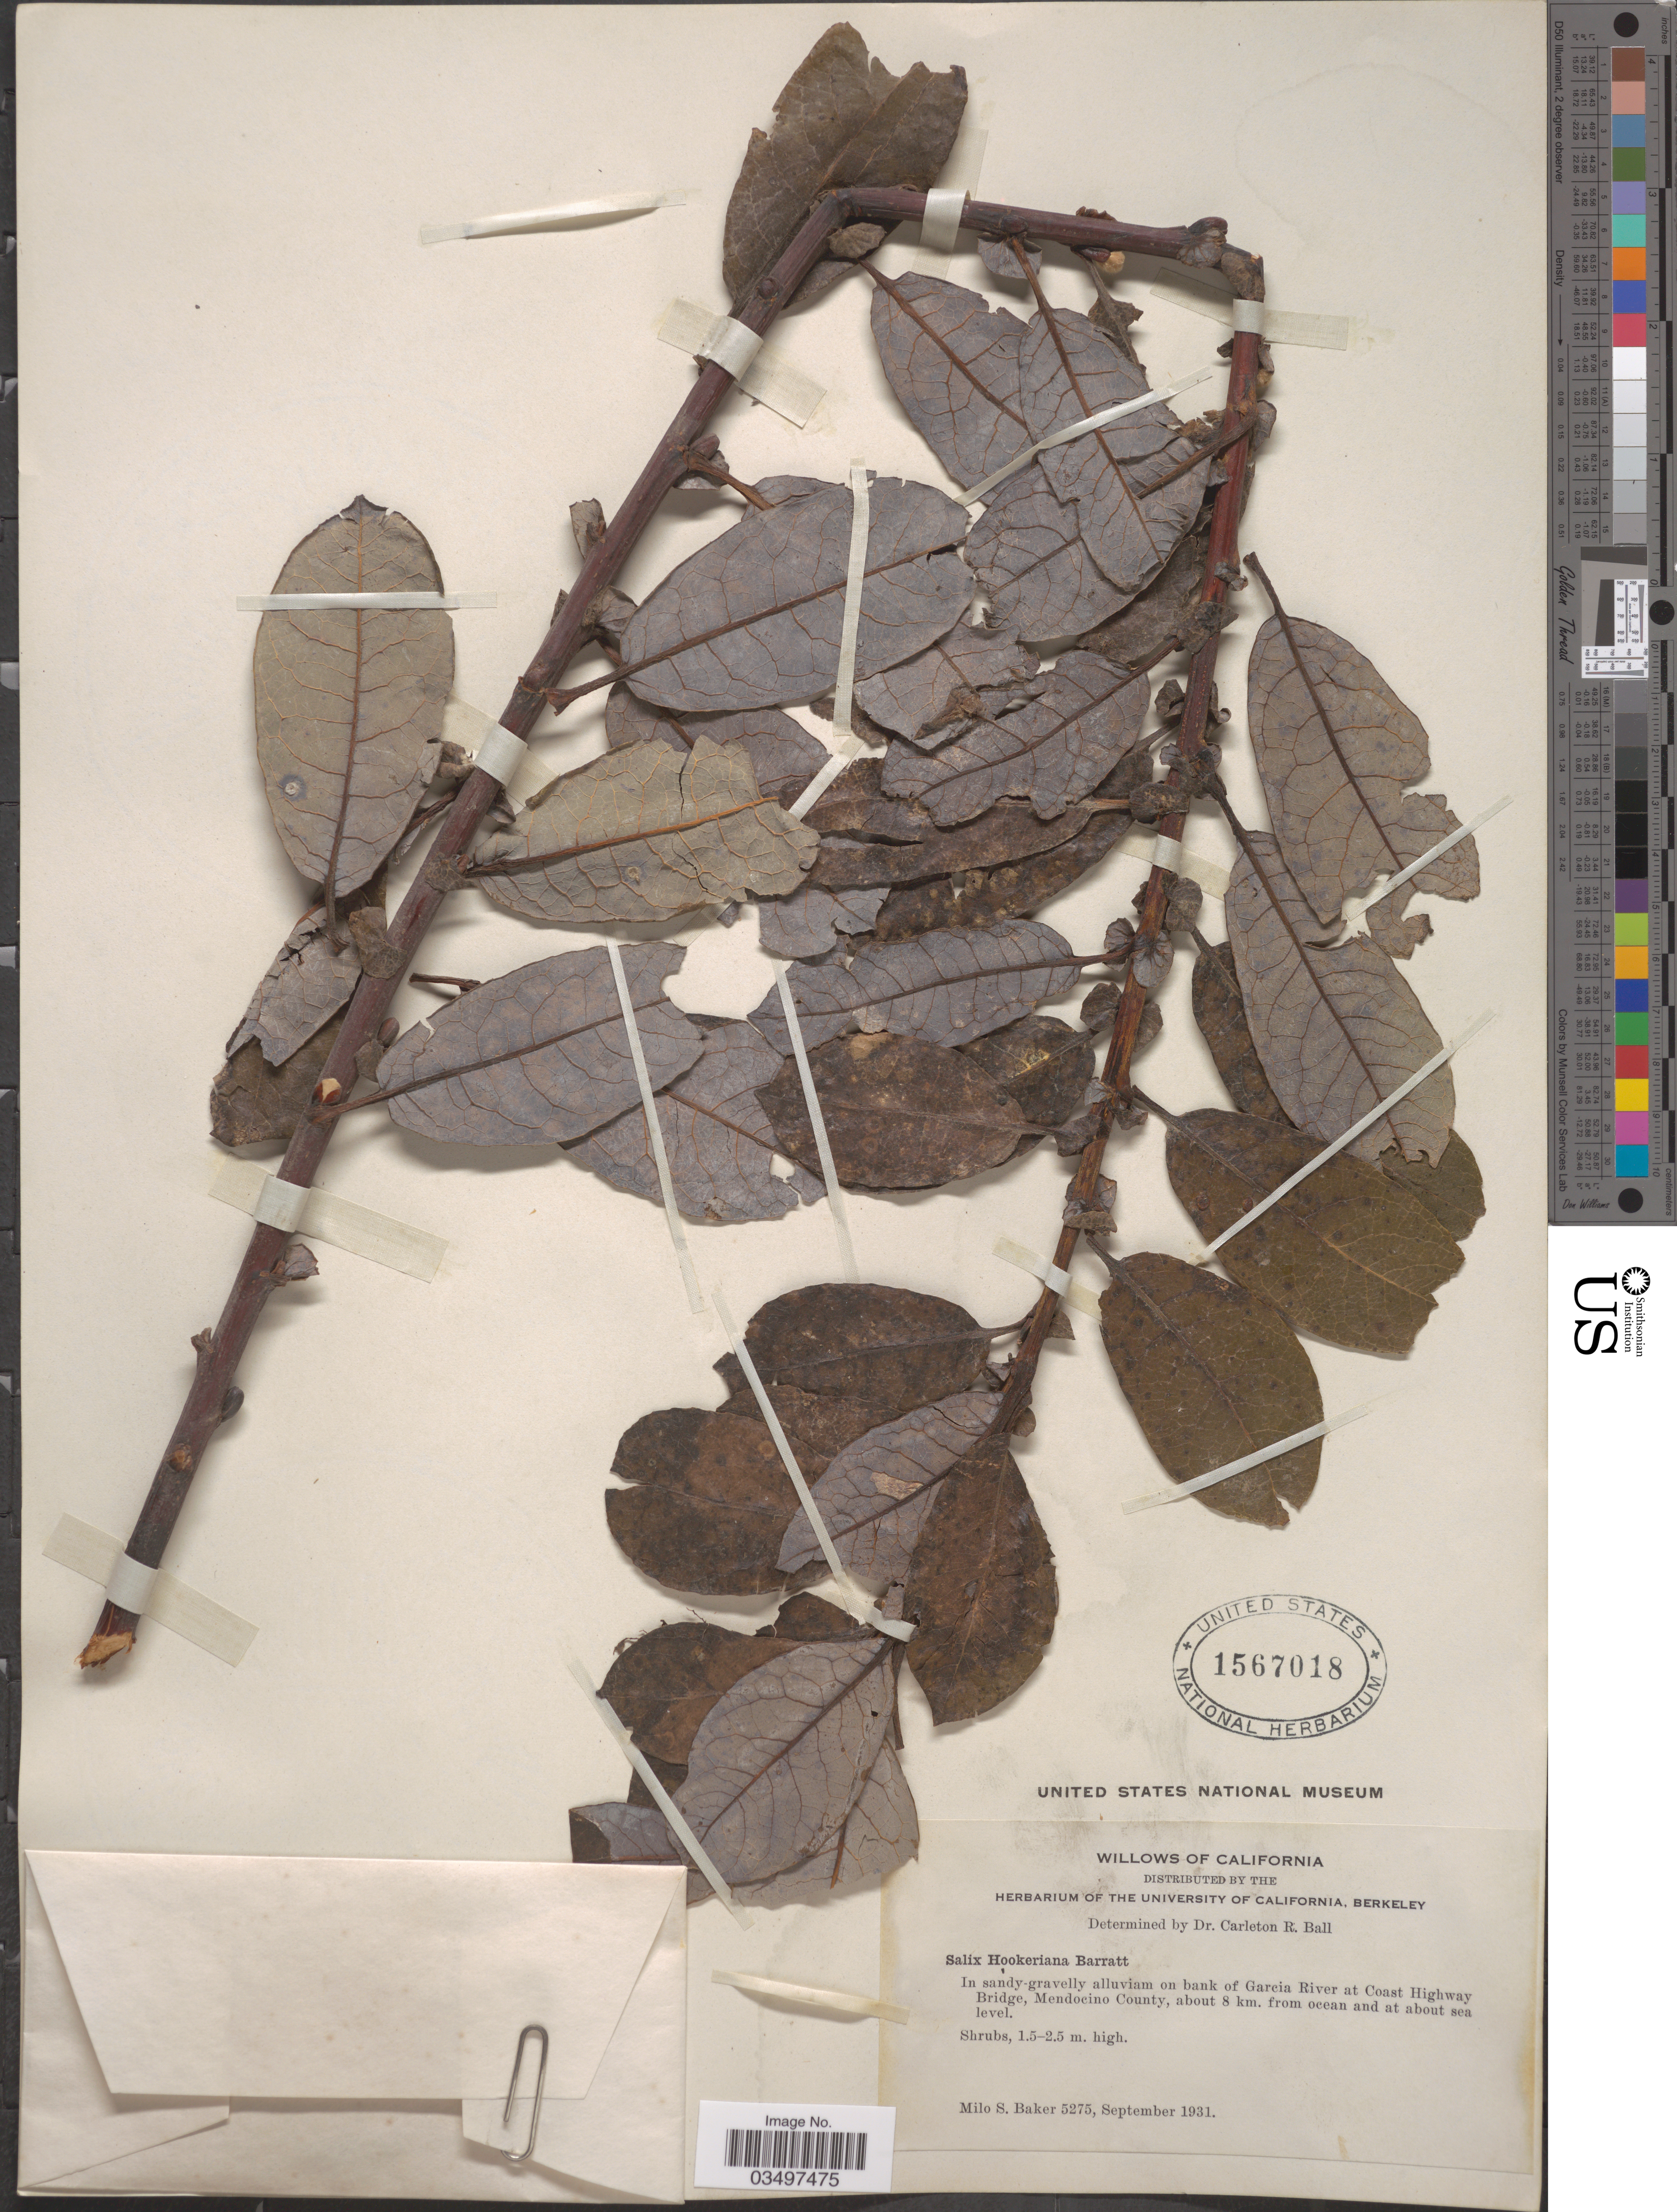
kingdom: Plantae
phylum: Tracheophyta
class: Magnoliopsida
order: Malpighiales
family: Salicaceae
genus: Salix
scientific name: Salix hookeriana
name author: Barratt ex Hook.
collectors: M. S. Baker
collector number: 5275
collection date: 1931-09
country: United States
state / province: California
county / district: Mendocino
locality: On bank of Garcia River at Coast Highway Bridge, Mendocino County, about 8 km. from ocean.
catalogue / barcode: US 1567018